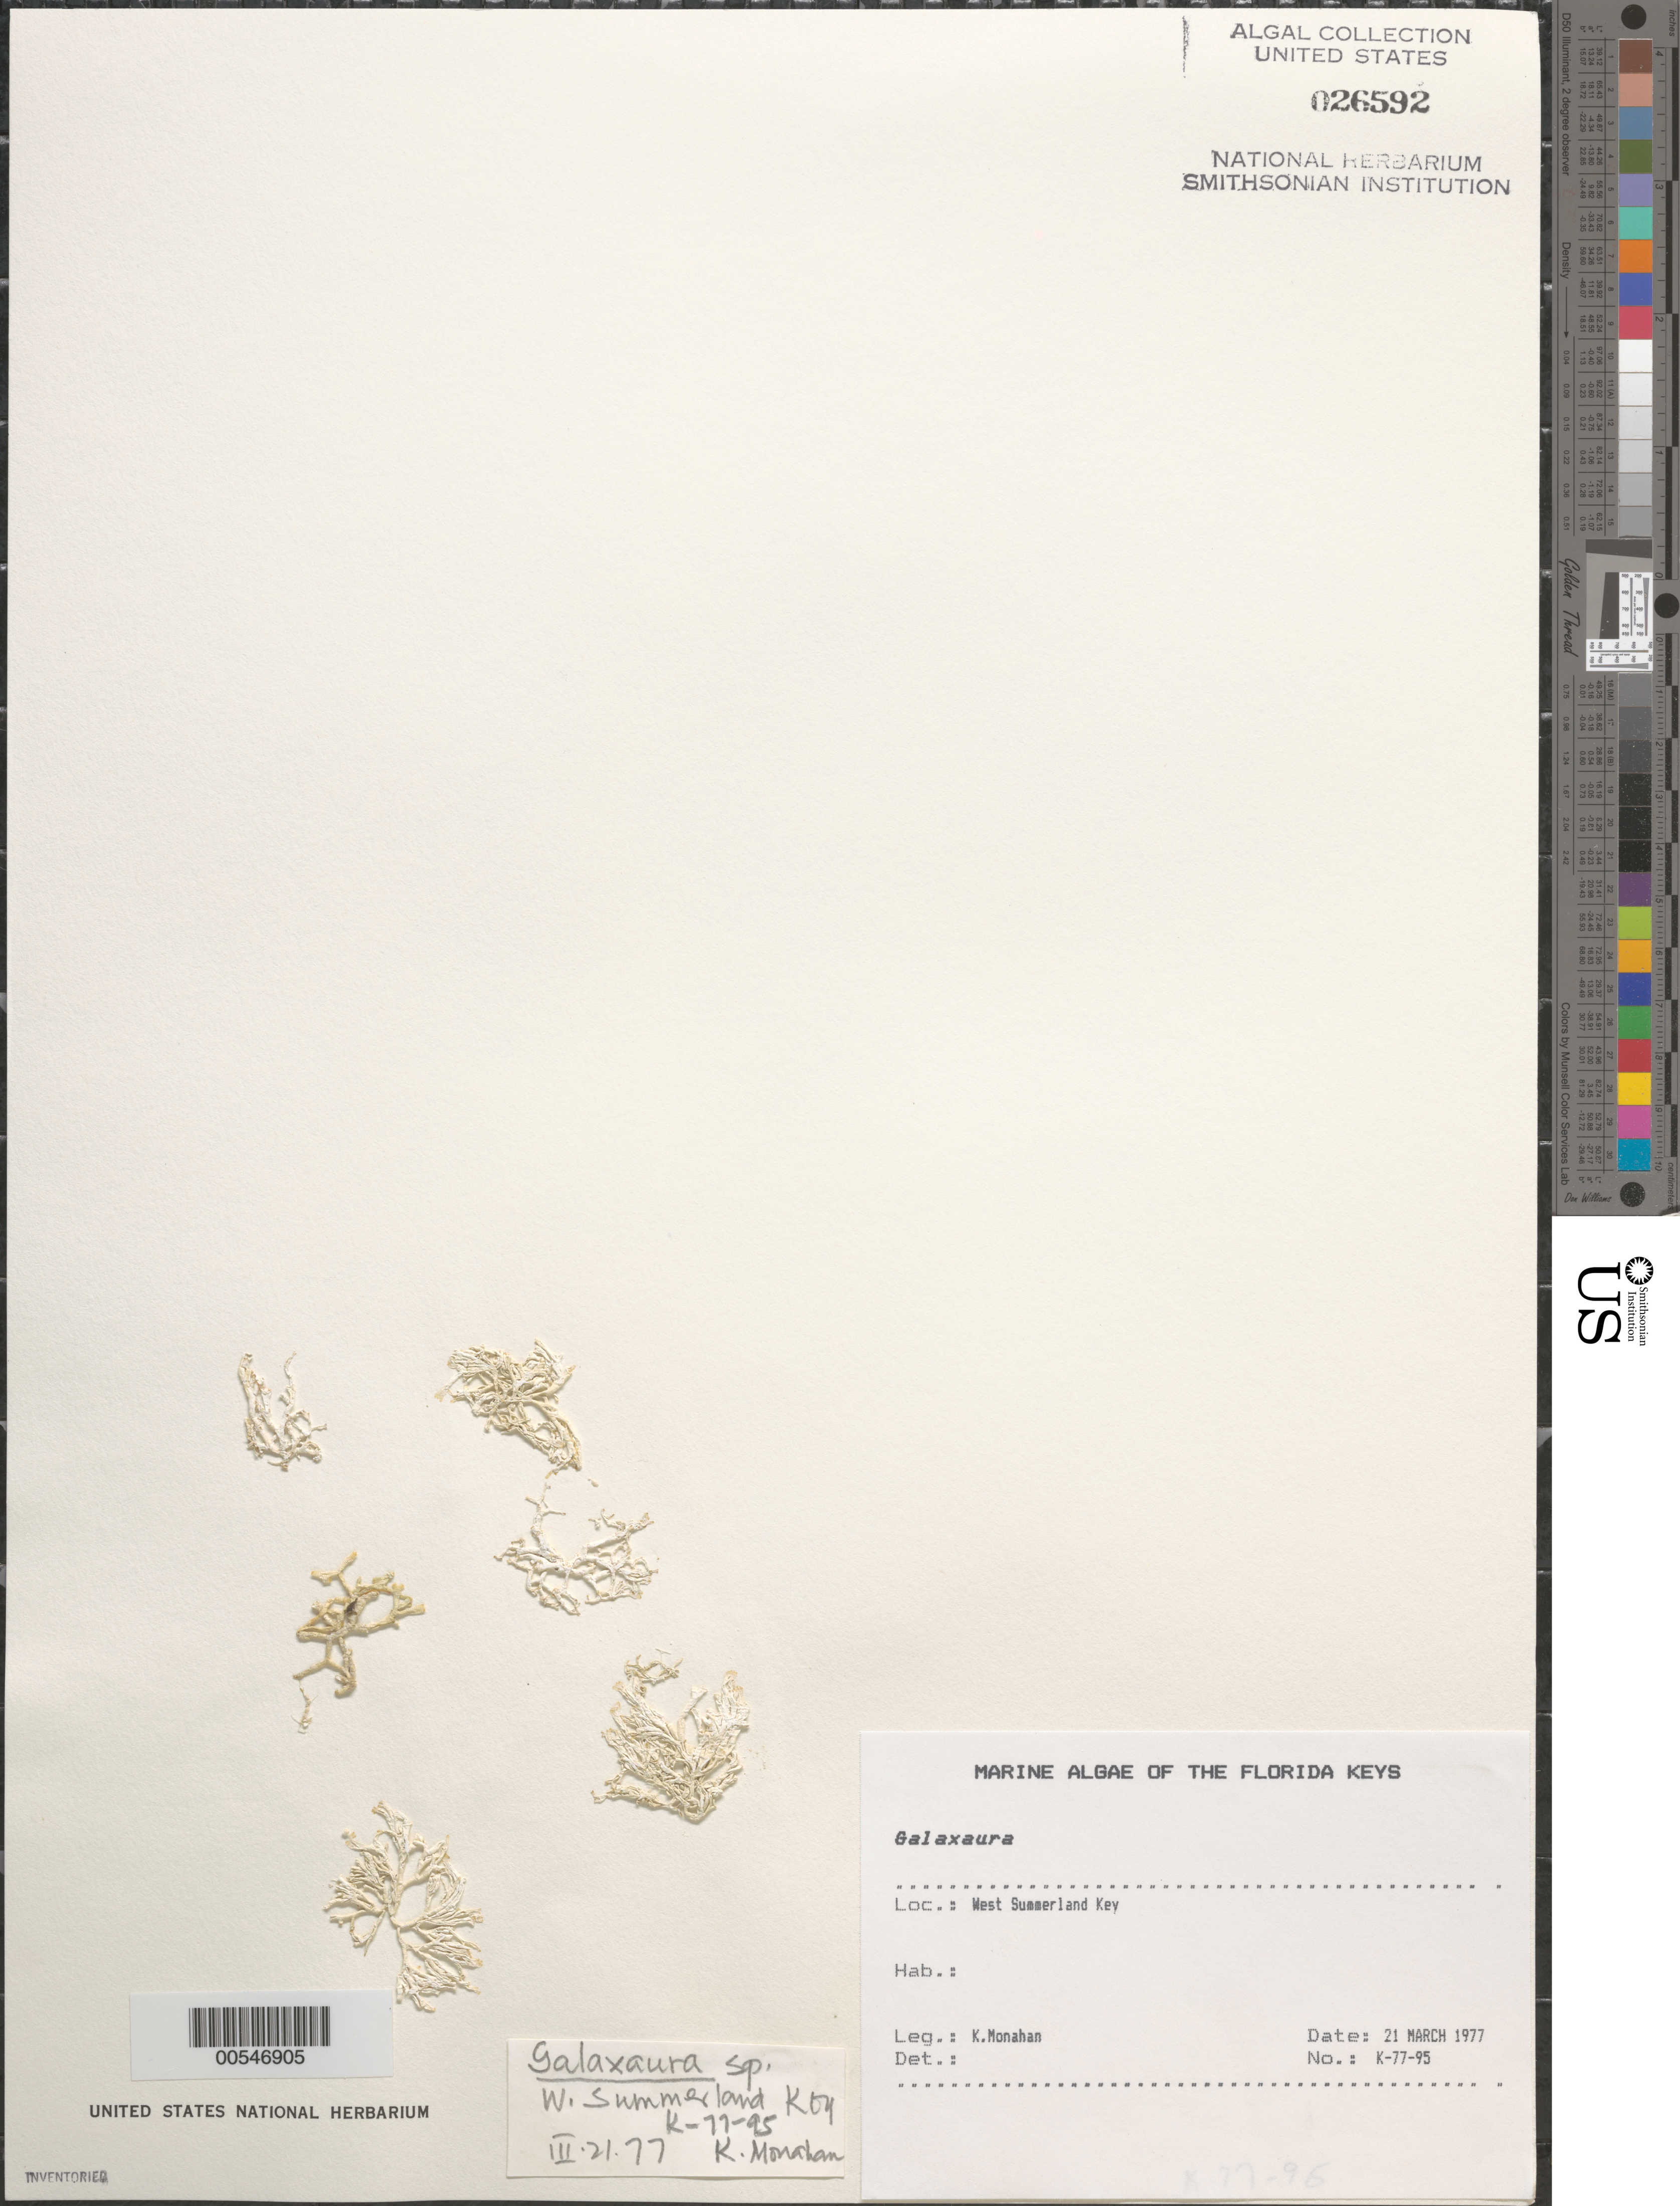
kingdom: Plantae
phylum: Rhodophyta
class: Florideophyceae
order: Nemaliales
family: Galaxauraceae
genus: Galaxaura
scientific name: Galaxaura sp.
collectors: K. Monahan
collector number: K-77-95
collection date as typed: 21 Mar 1977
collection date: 1977-03-21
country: United States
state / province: Florida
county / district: Monroe County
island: West Summerland Key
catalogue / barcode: US 26592